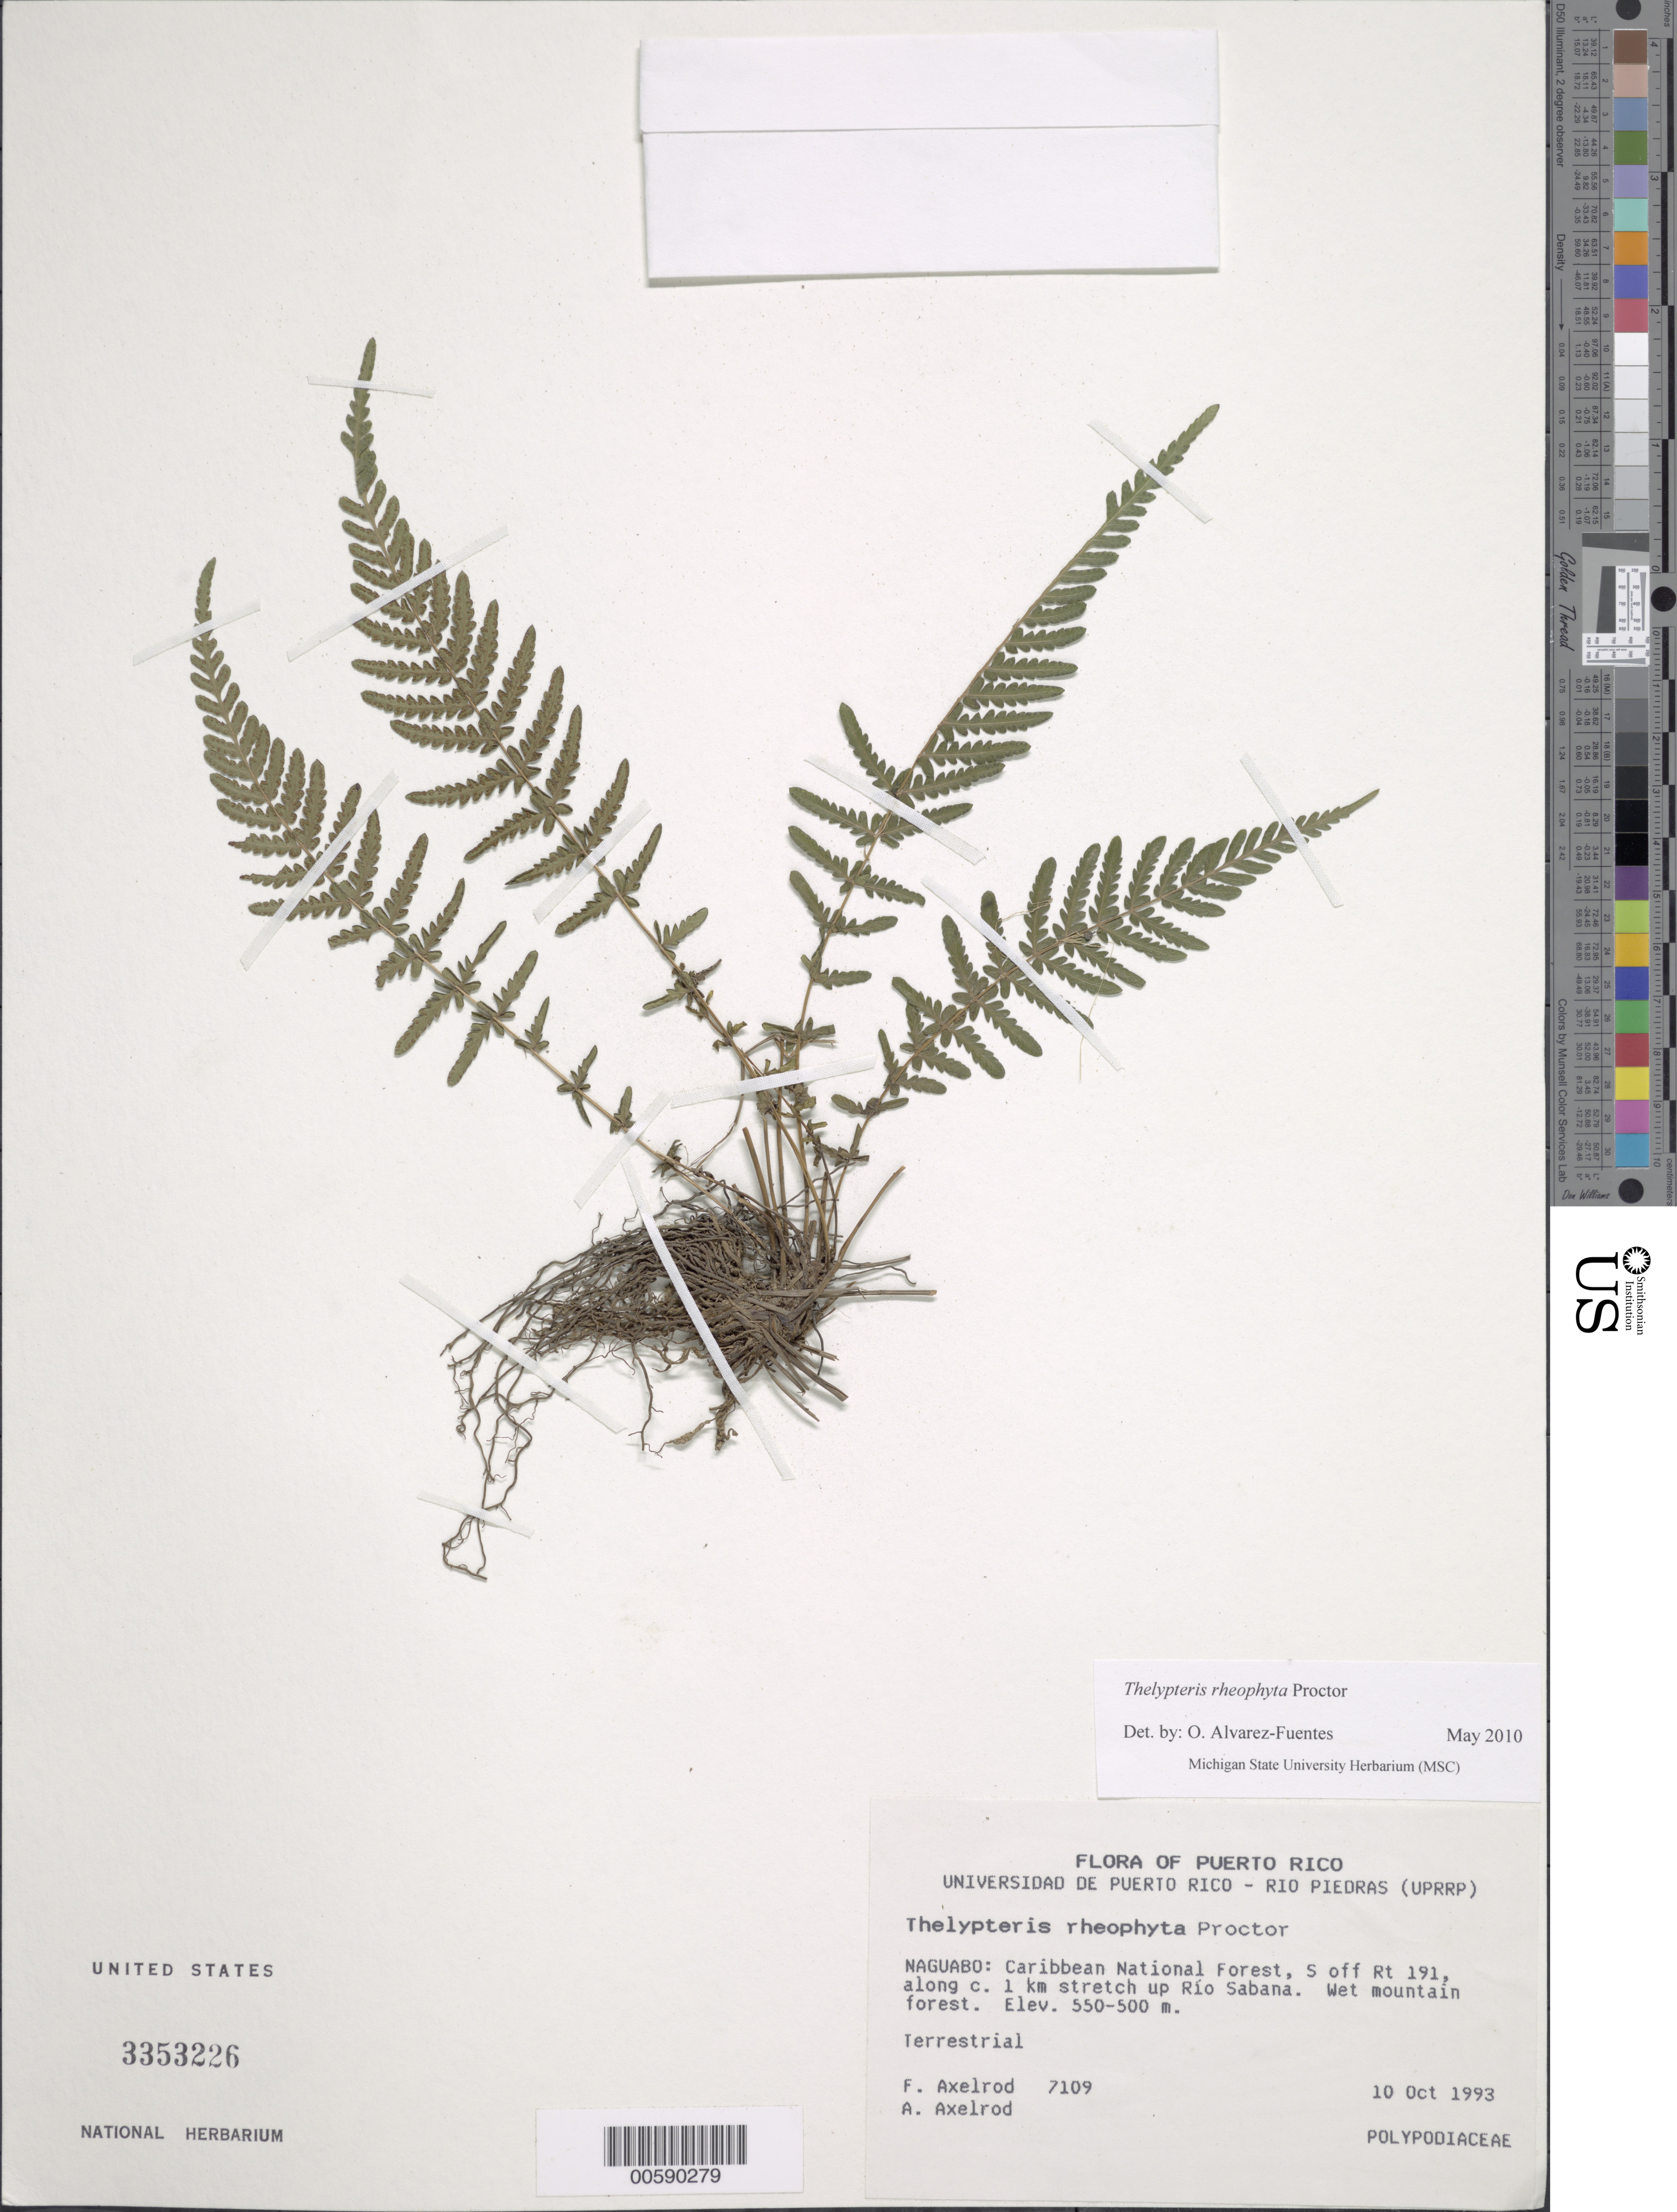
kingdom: Plantae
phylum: Tracheophyta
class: Polypodiopsida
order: Polypodiales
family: Thelypteridaceae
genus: Amauropelta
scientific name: Amauropelta rheophyta (Proctor) comb. nov., ined 2015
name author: (Proctor)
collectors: F. S. Axelrod & A. Axelrod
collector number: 7109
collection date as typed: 10 Oct 1993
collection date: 1993-10-10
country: Puerto Rico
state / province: San Juan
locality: Naguabo: Caribbean National Forest, S off Rt 191, along c. 1 km stretch up Río Sabana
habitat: Wet mountain forest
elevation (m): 500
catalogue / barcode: US 3353226